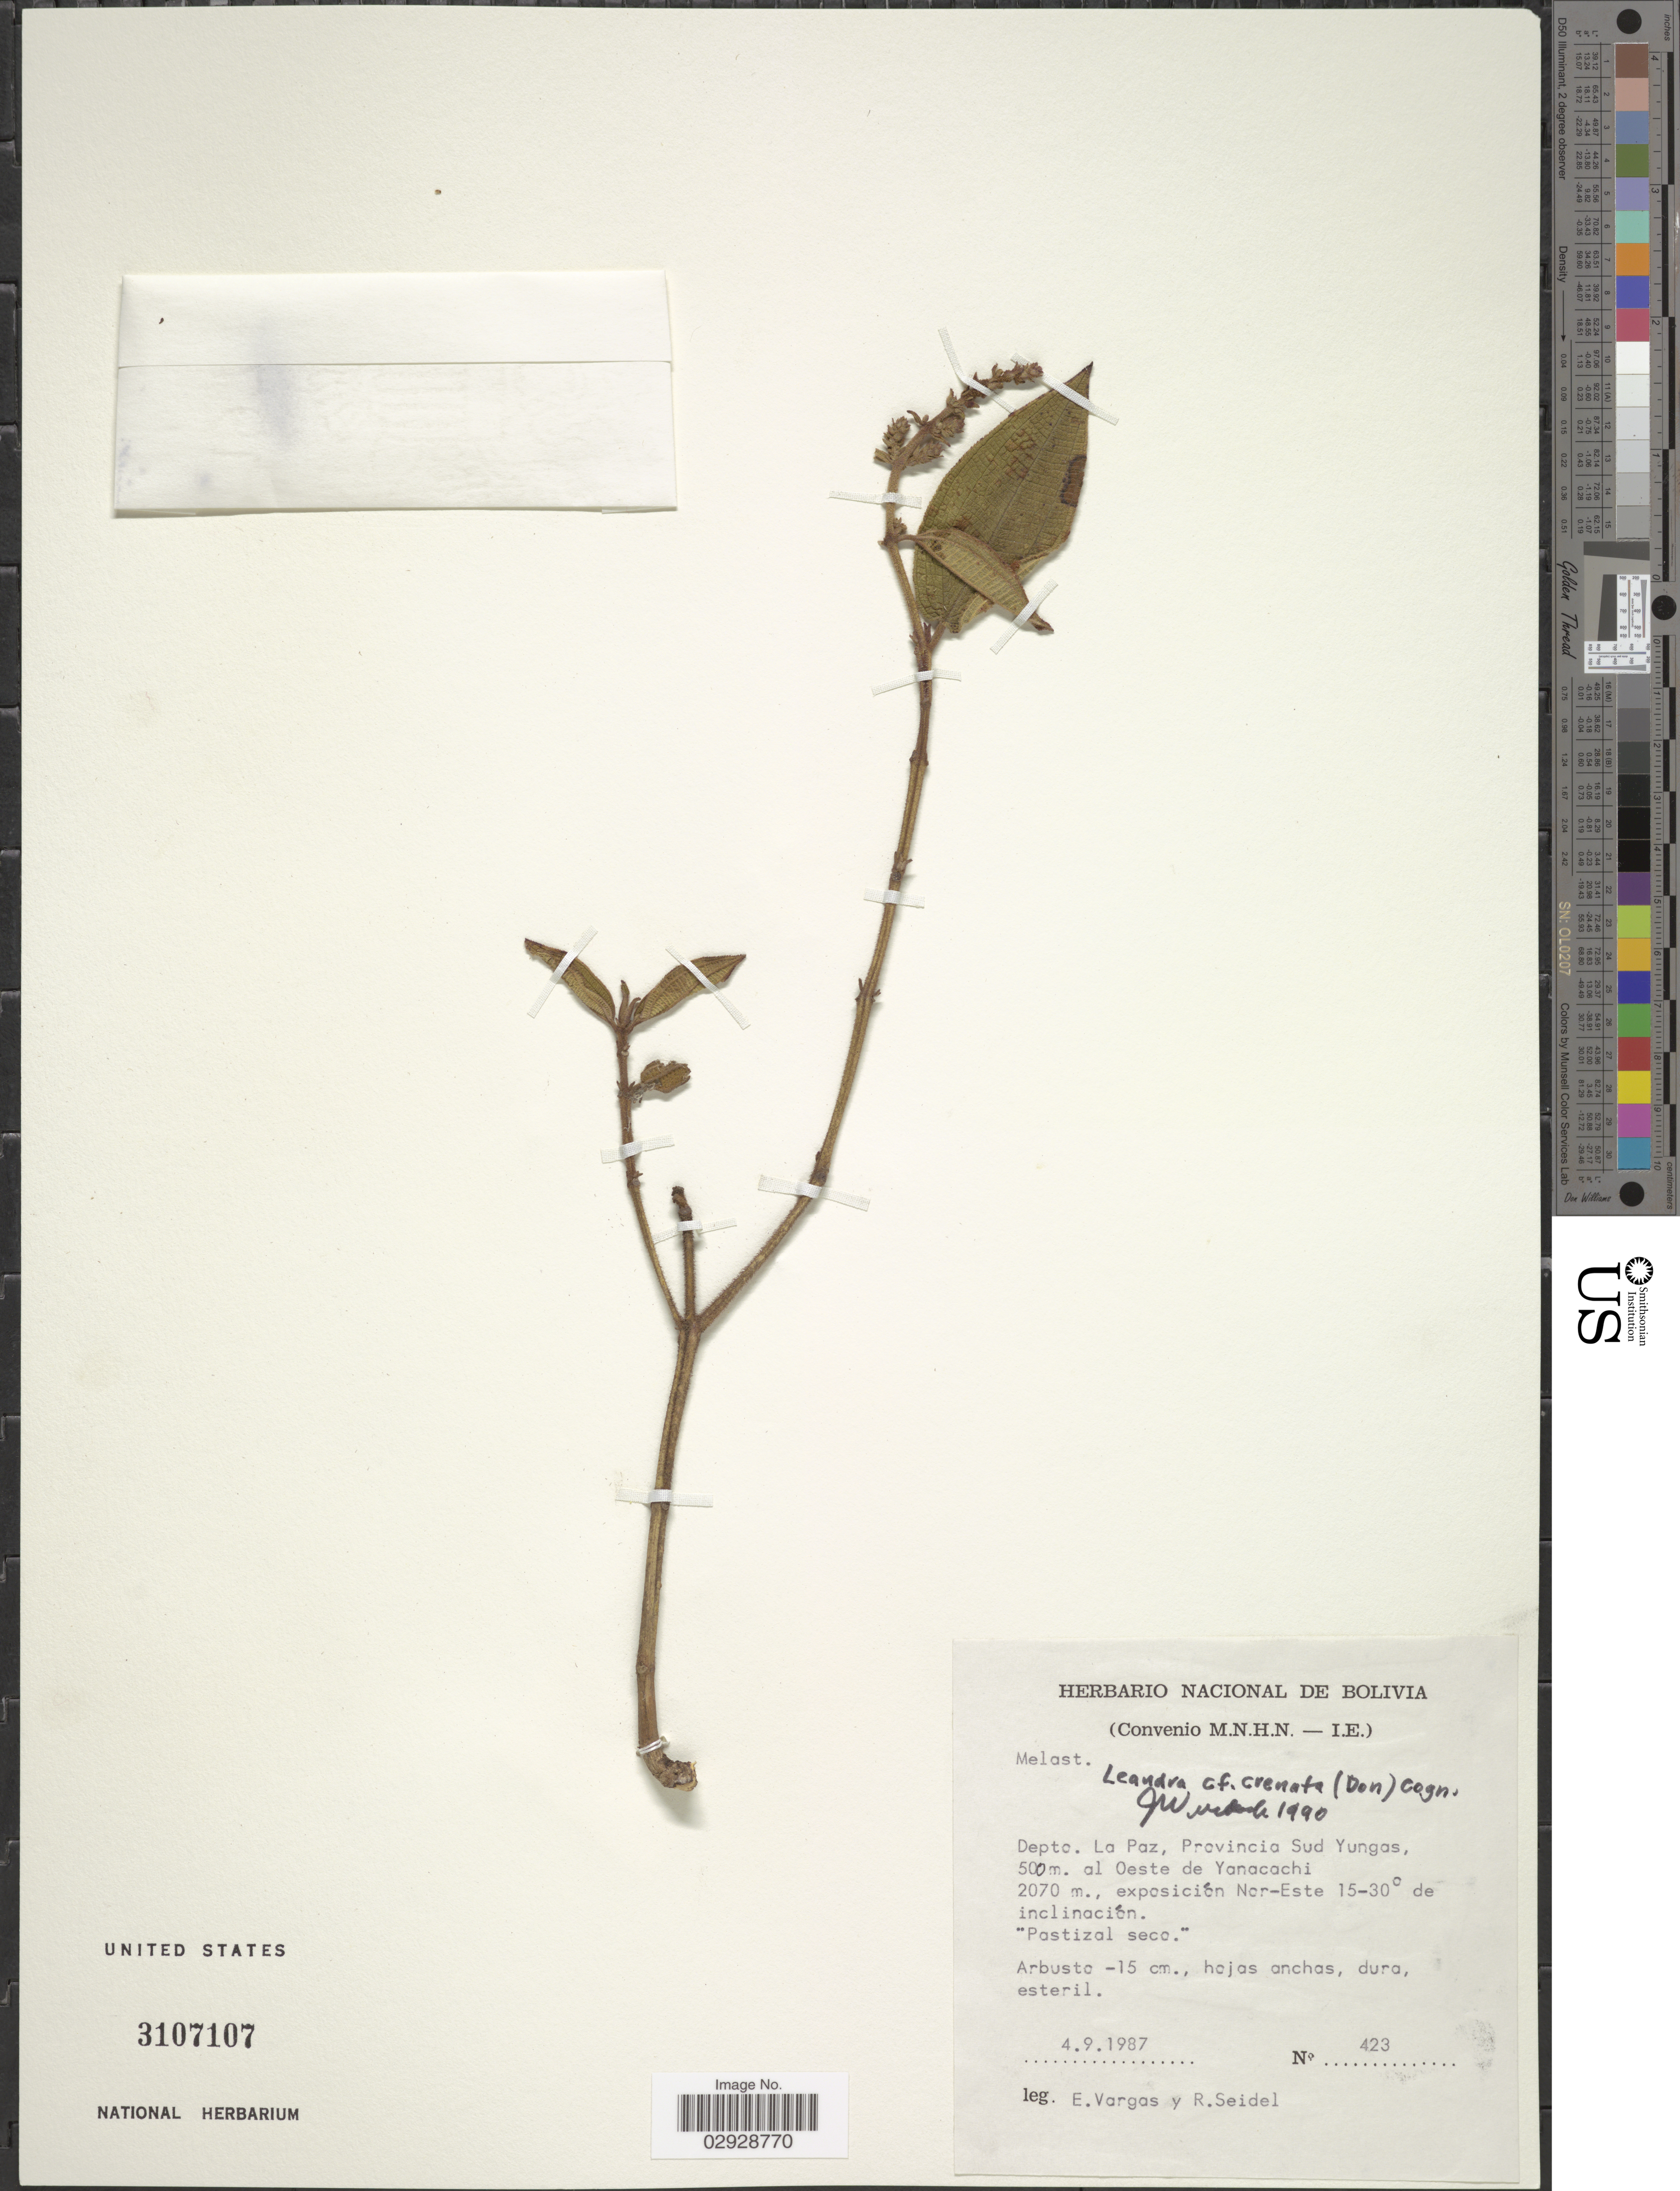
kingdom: Plantae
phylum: Tracheophyta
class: Magnoliopsida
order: Myrtales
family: Melastomataceae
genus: Leandra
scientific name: Leandra crenata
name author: (D. Don) Cogn.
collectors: E. Vargas & R. Seidel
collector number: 423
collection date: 1987-09-04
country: Bolivia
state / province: La Paz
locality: Depto. La Paz, Provincia Sud Yungas, 500m. al Oeste de Yanacachi. Nor-Este 15-30° de inclinación.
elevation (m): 2070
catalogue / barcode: US 3107107